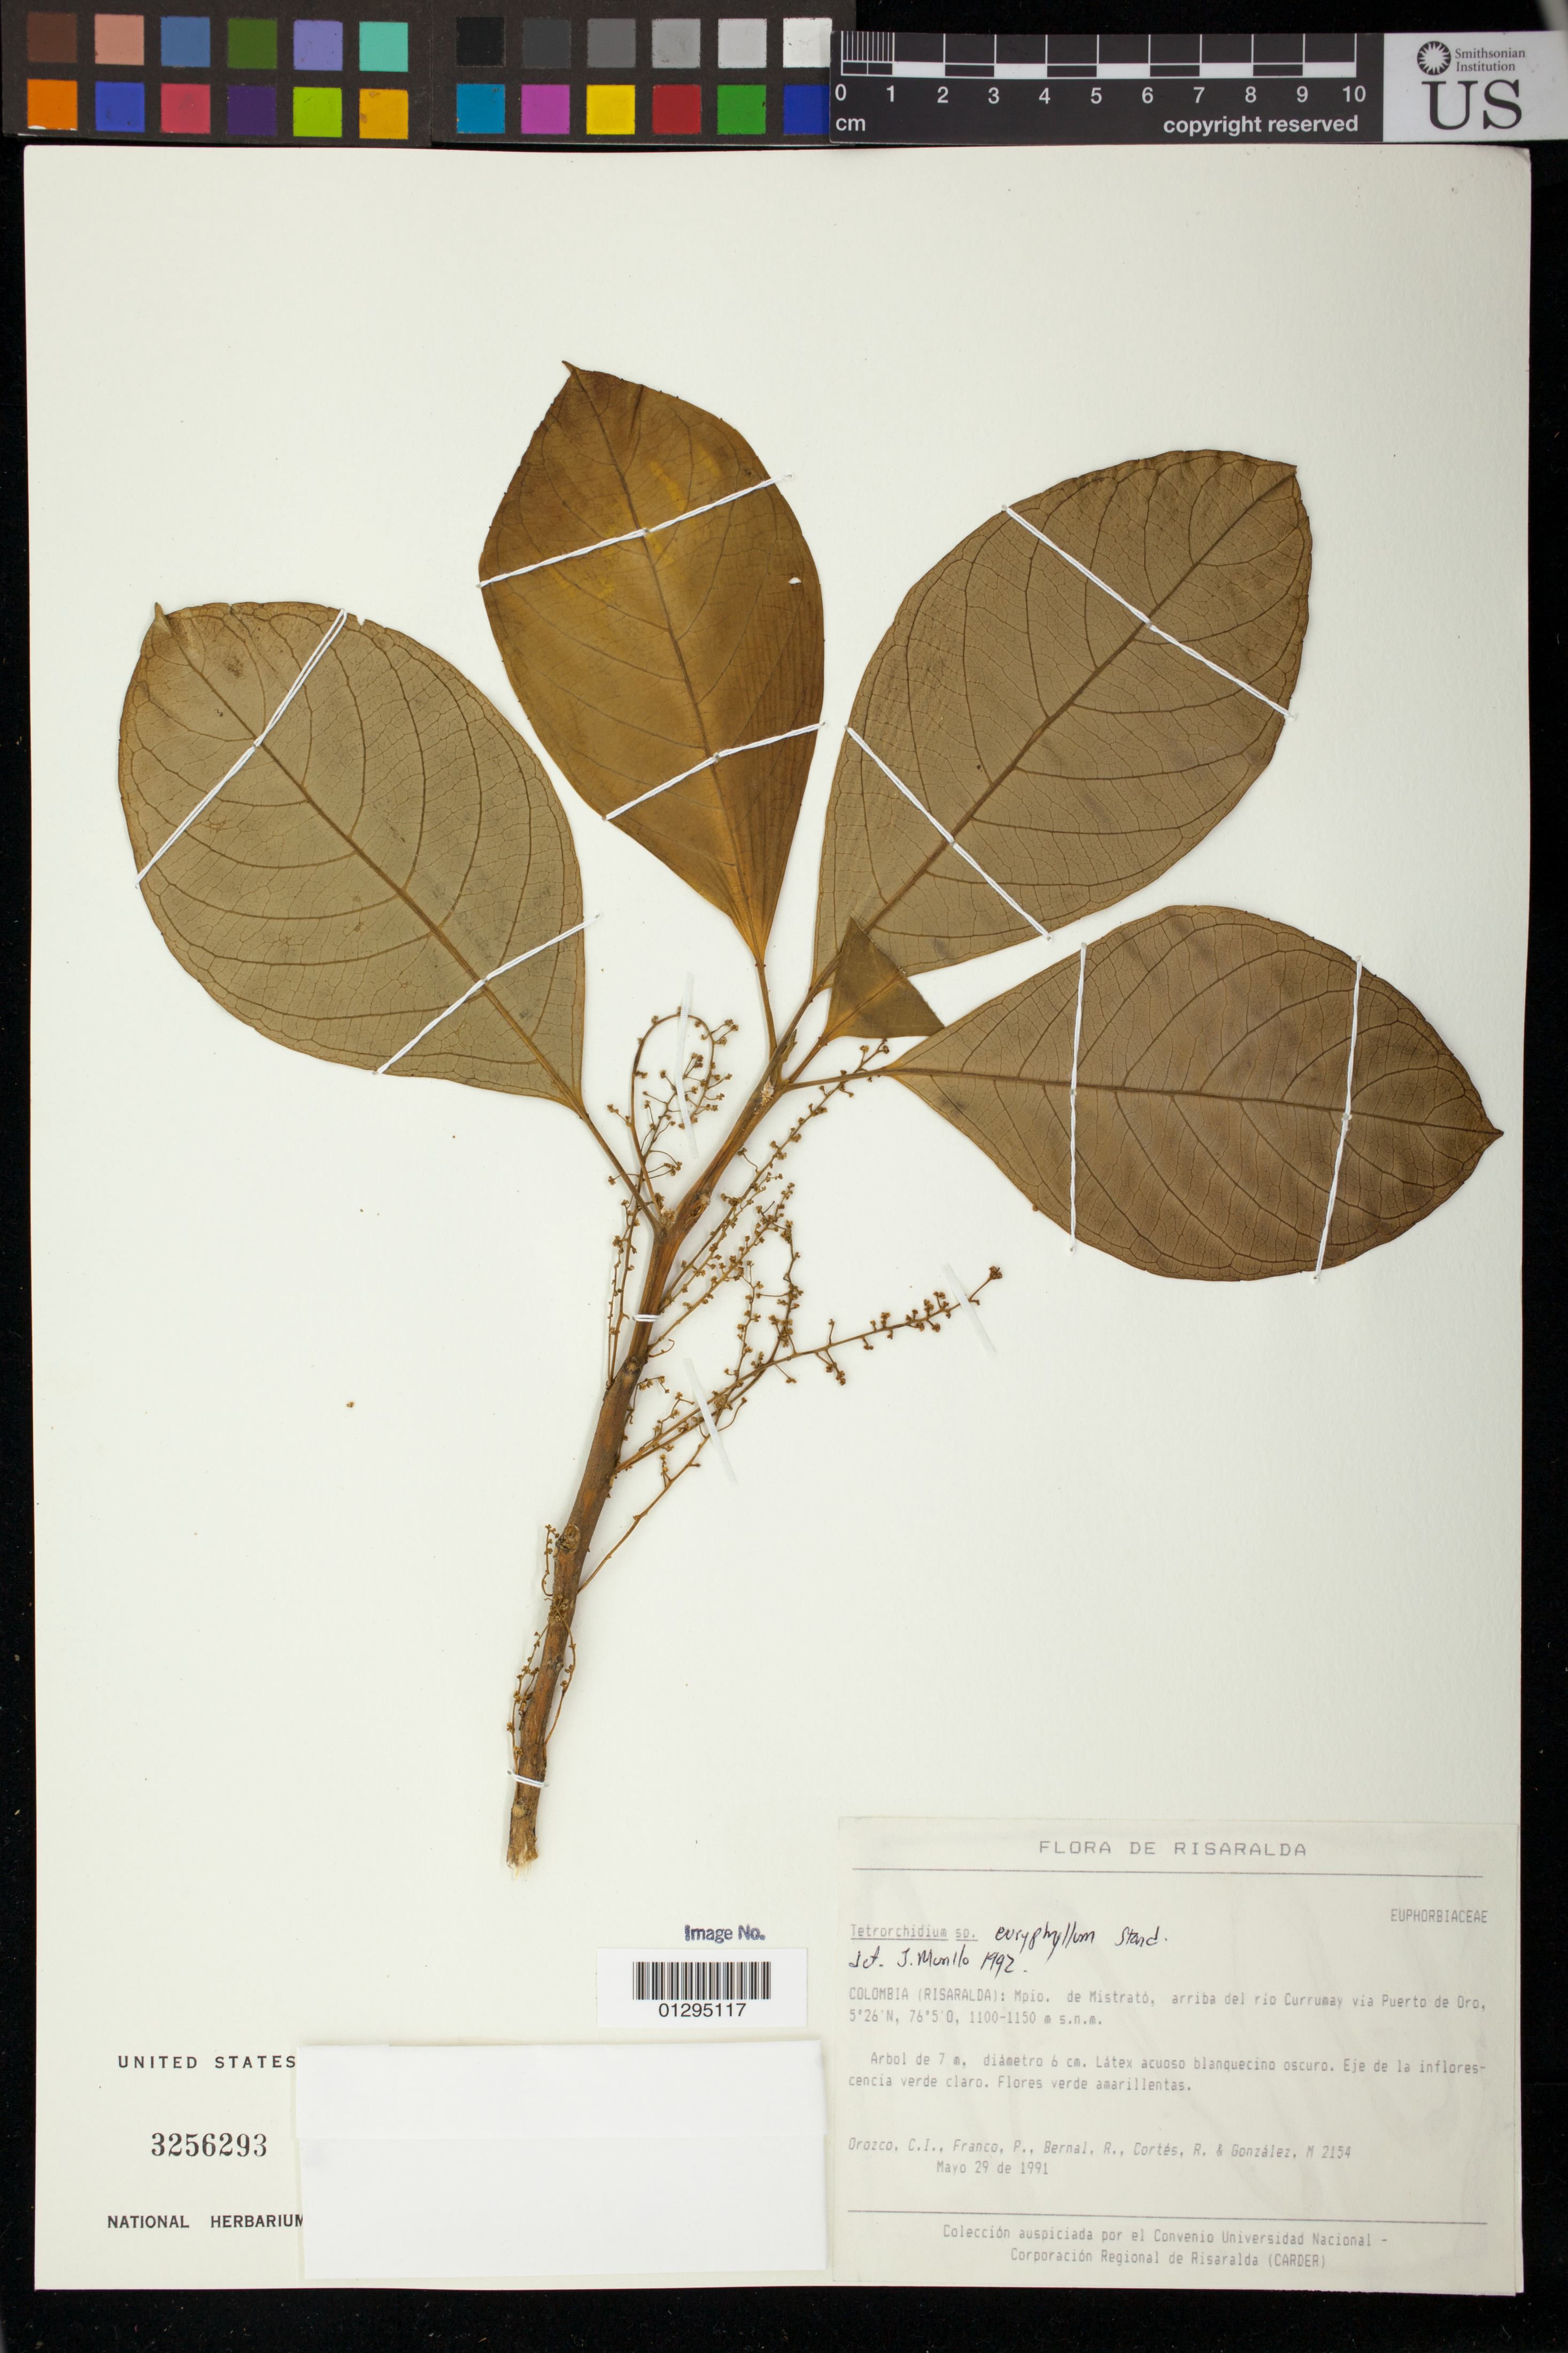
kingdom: Plantae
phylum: Tracheophyta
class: Magnoliopsida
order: Malpighiales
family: Euphorbiaceae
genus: Tetrorchidium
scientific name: Tetrorchidium euryphyllum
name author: Standl.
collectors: C. I. Orozco, P. Franco, R. Bernal, R. Cortés & M. Gonzalez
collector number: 2154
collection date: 1991-05-29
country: Colombia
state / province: Risaralda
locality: Mpio, de Mistrato, arriba del rio Currumay via Puerto de Oro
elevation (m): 1100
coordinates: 5°26'N, 76°5'W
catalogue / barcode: US 3256293